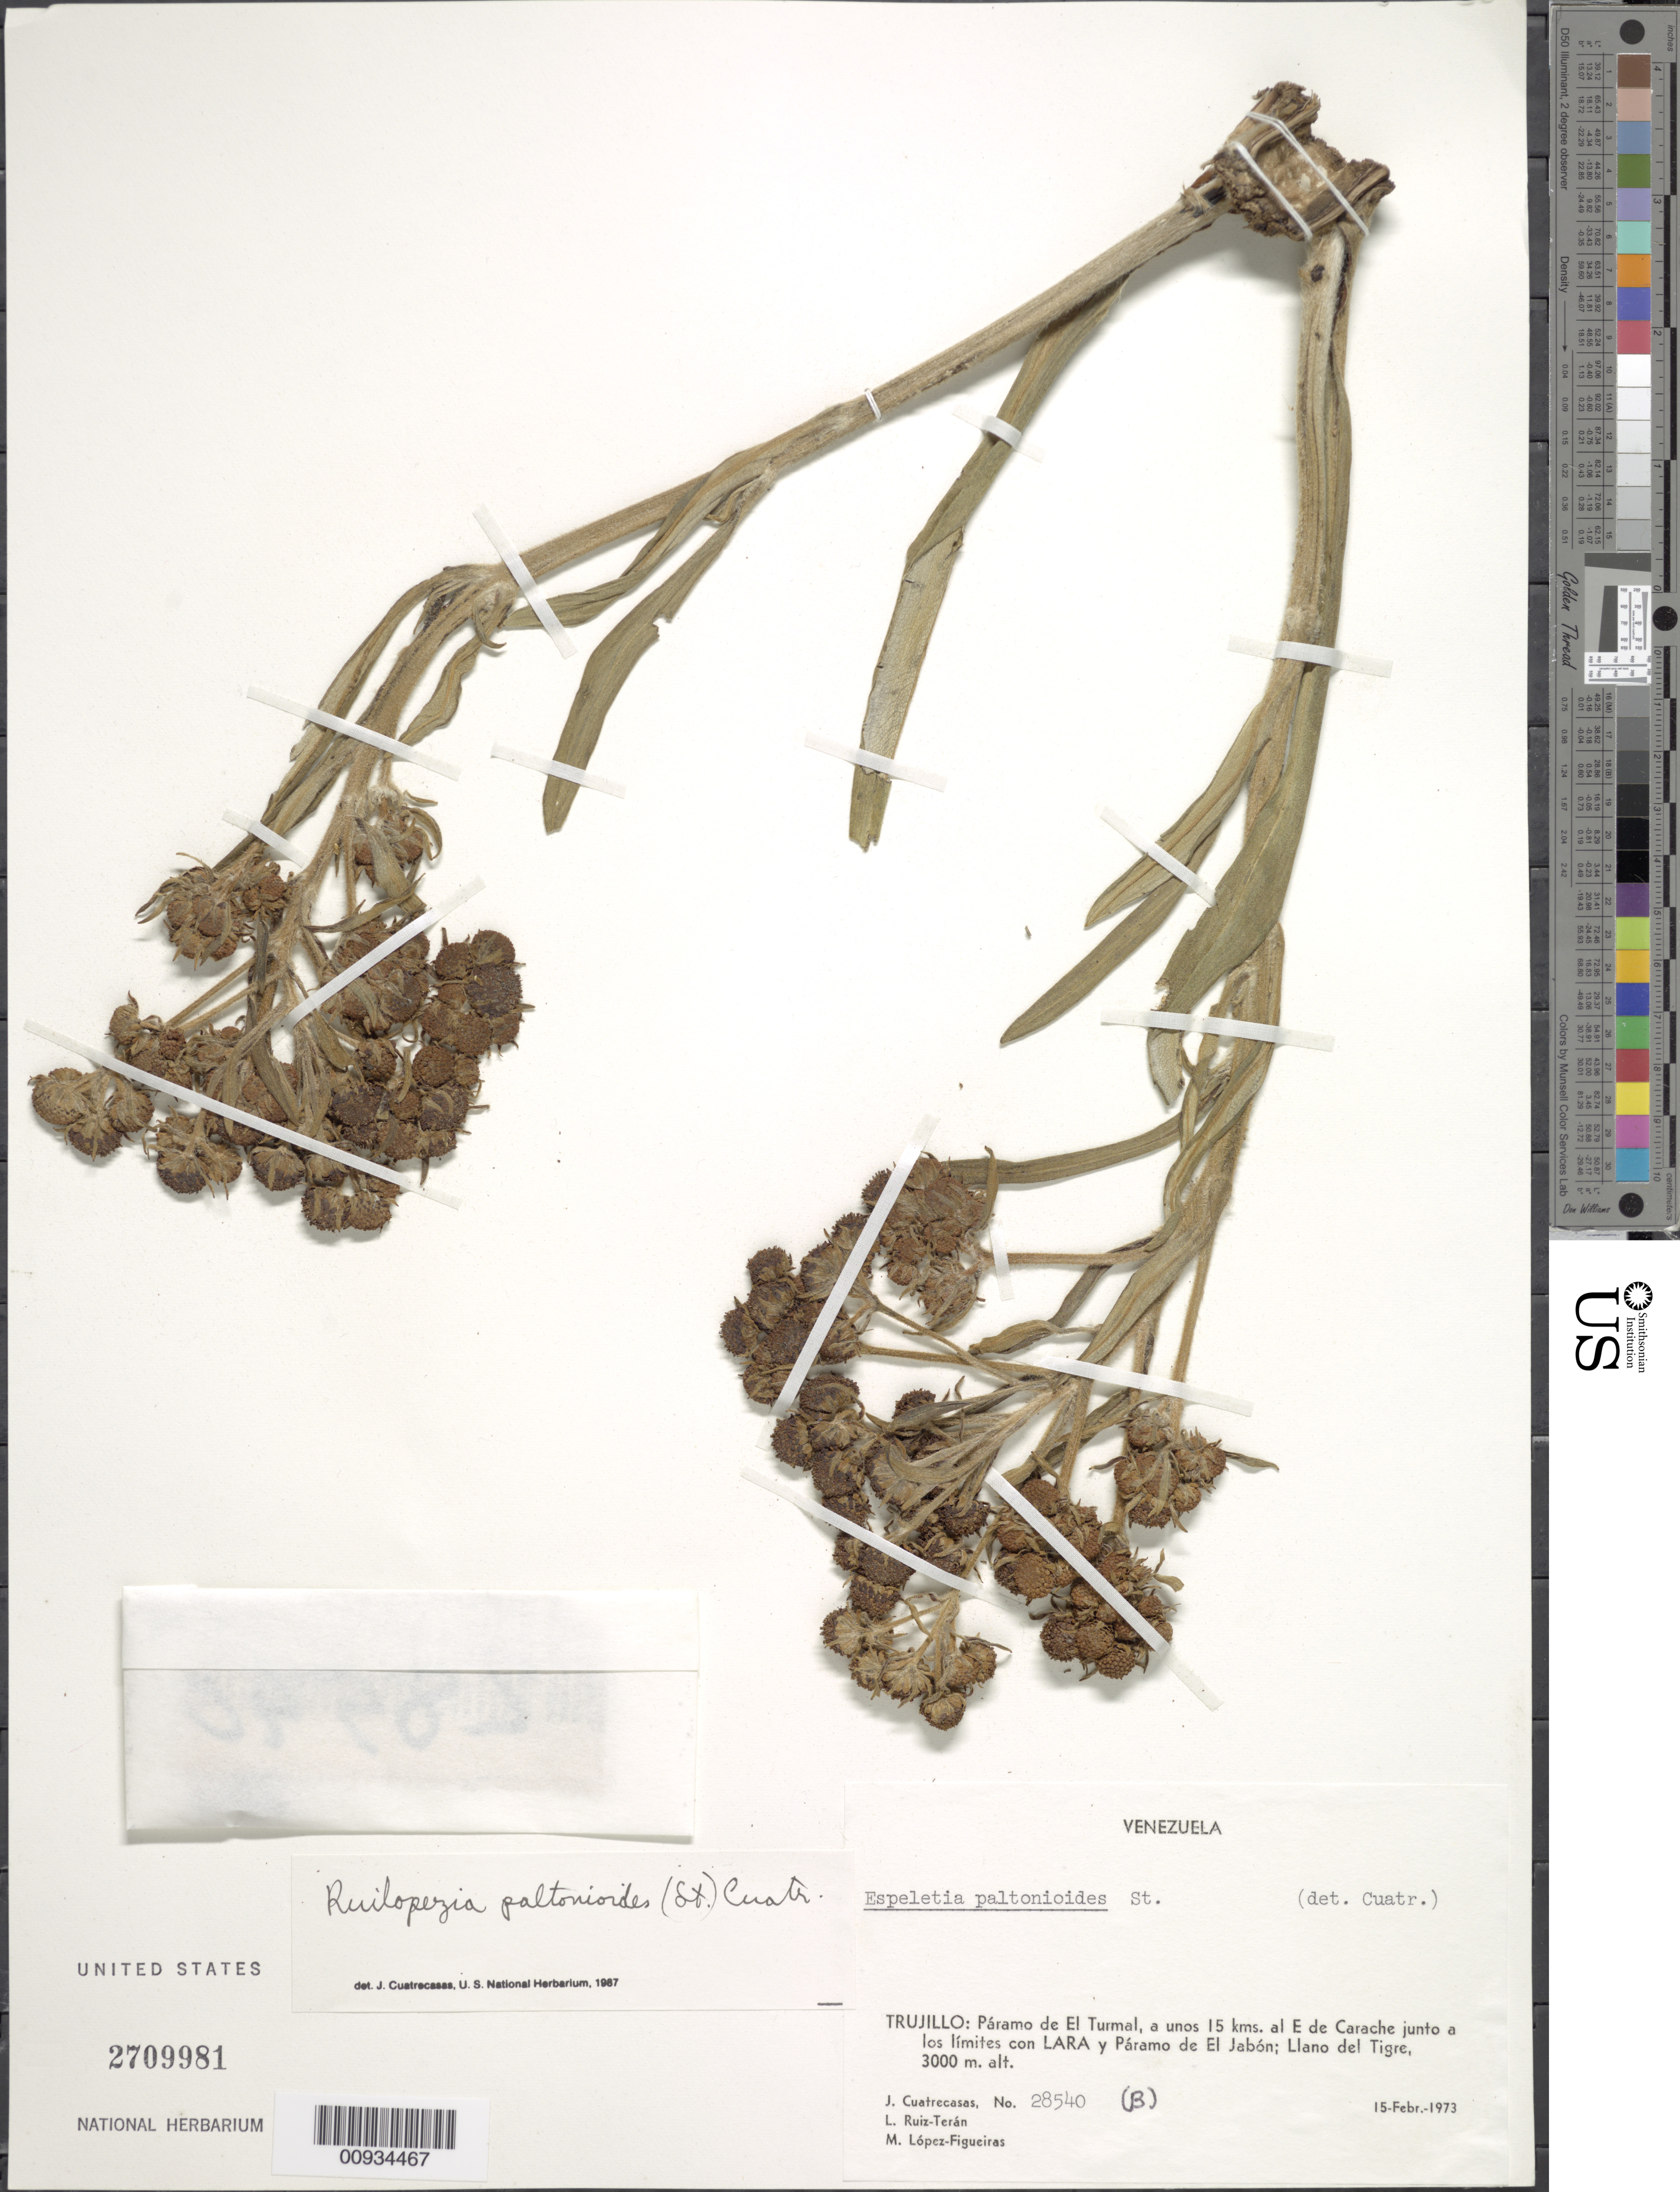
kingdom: Plantae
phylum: Tracheophyta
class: Magnoliopsida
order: Asterales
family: Asteraceae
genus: Ruilopezia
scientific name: Ruilopezia paltonioides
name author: (Standl.) Cuatrec.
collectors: J. Cuatrecasas, L. E. Ruíz-Terán & M. López Figueiras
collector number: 28540B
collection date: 1973-02-15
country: Venezuela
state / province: Trujillo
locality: Paramo de El Turmal, a unos 15 kms al E de Carache junto a los limites con Lara y Paramo de El Jabon, Llano del Tigre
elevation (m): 3000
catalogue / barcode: US 2709981